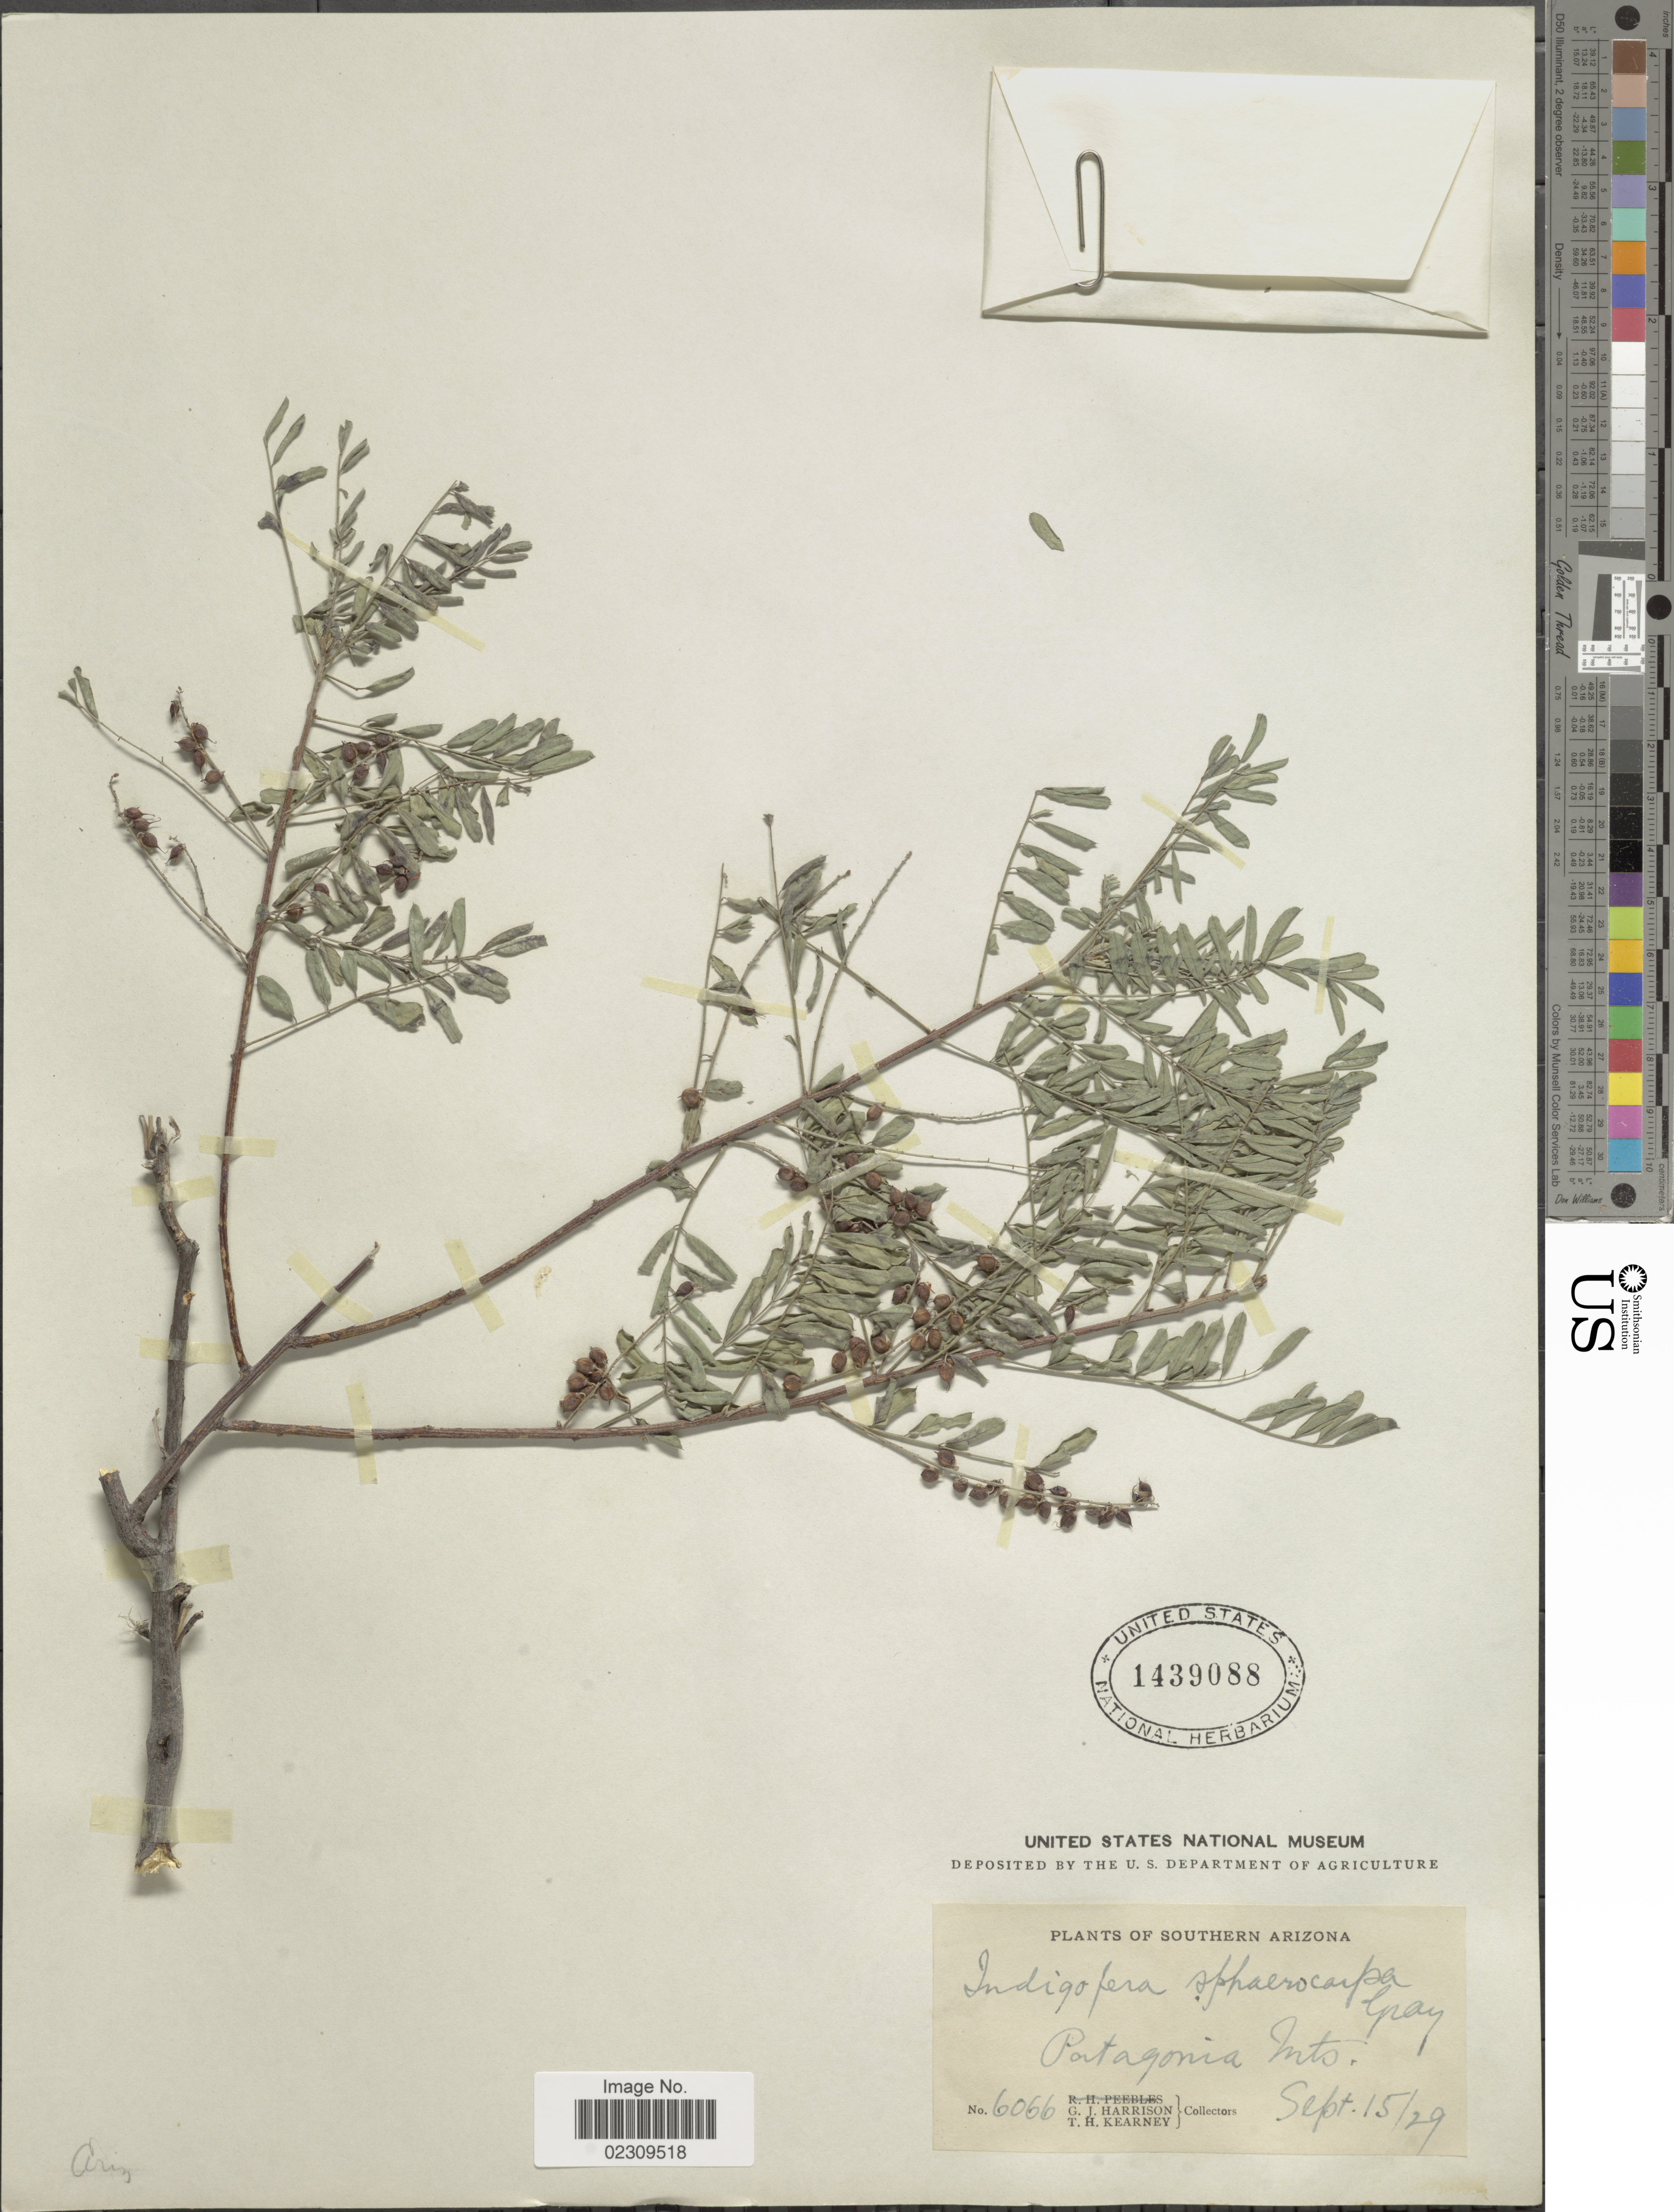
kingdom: Plantae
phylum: Tracheophyta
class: Magnoliopsida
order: Fabales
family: Fabaceae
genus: Indigofera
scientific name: Indigofera sphaerocarpa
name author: A. Gray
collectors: G. J. Harrison & T. H. Kearney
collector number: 6066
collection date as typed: Transcribed d/m/y: 15/9/29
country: United States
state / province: Arizona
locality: Southern Arizona, Patagonia Mts.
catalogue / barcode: US 1439088